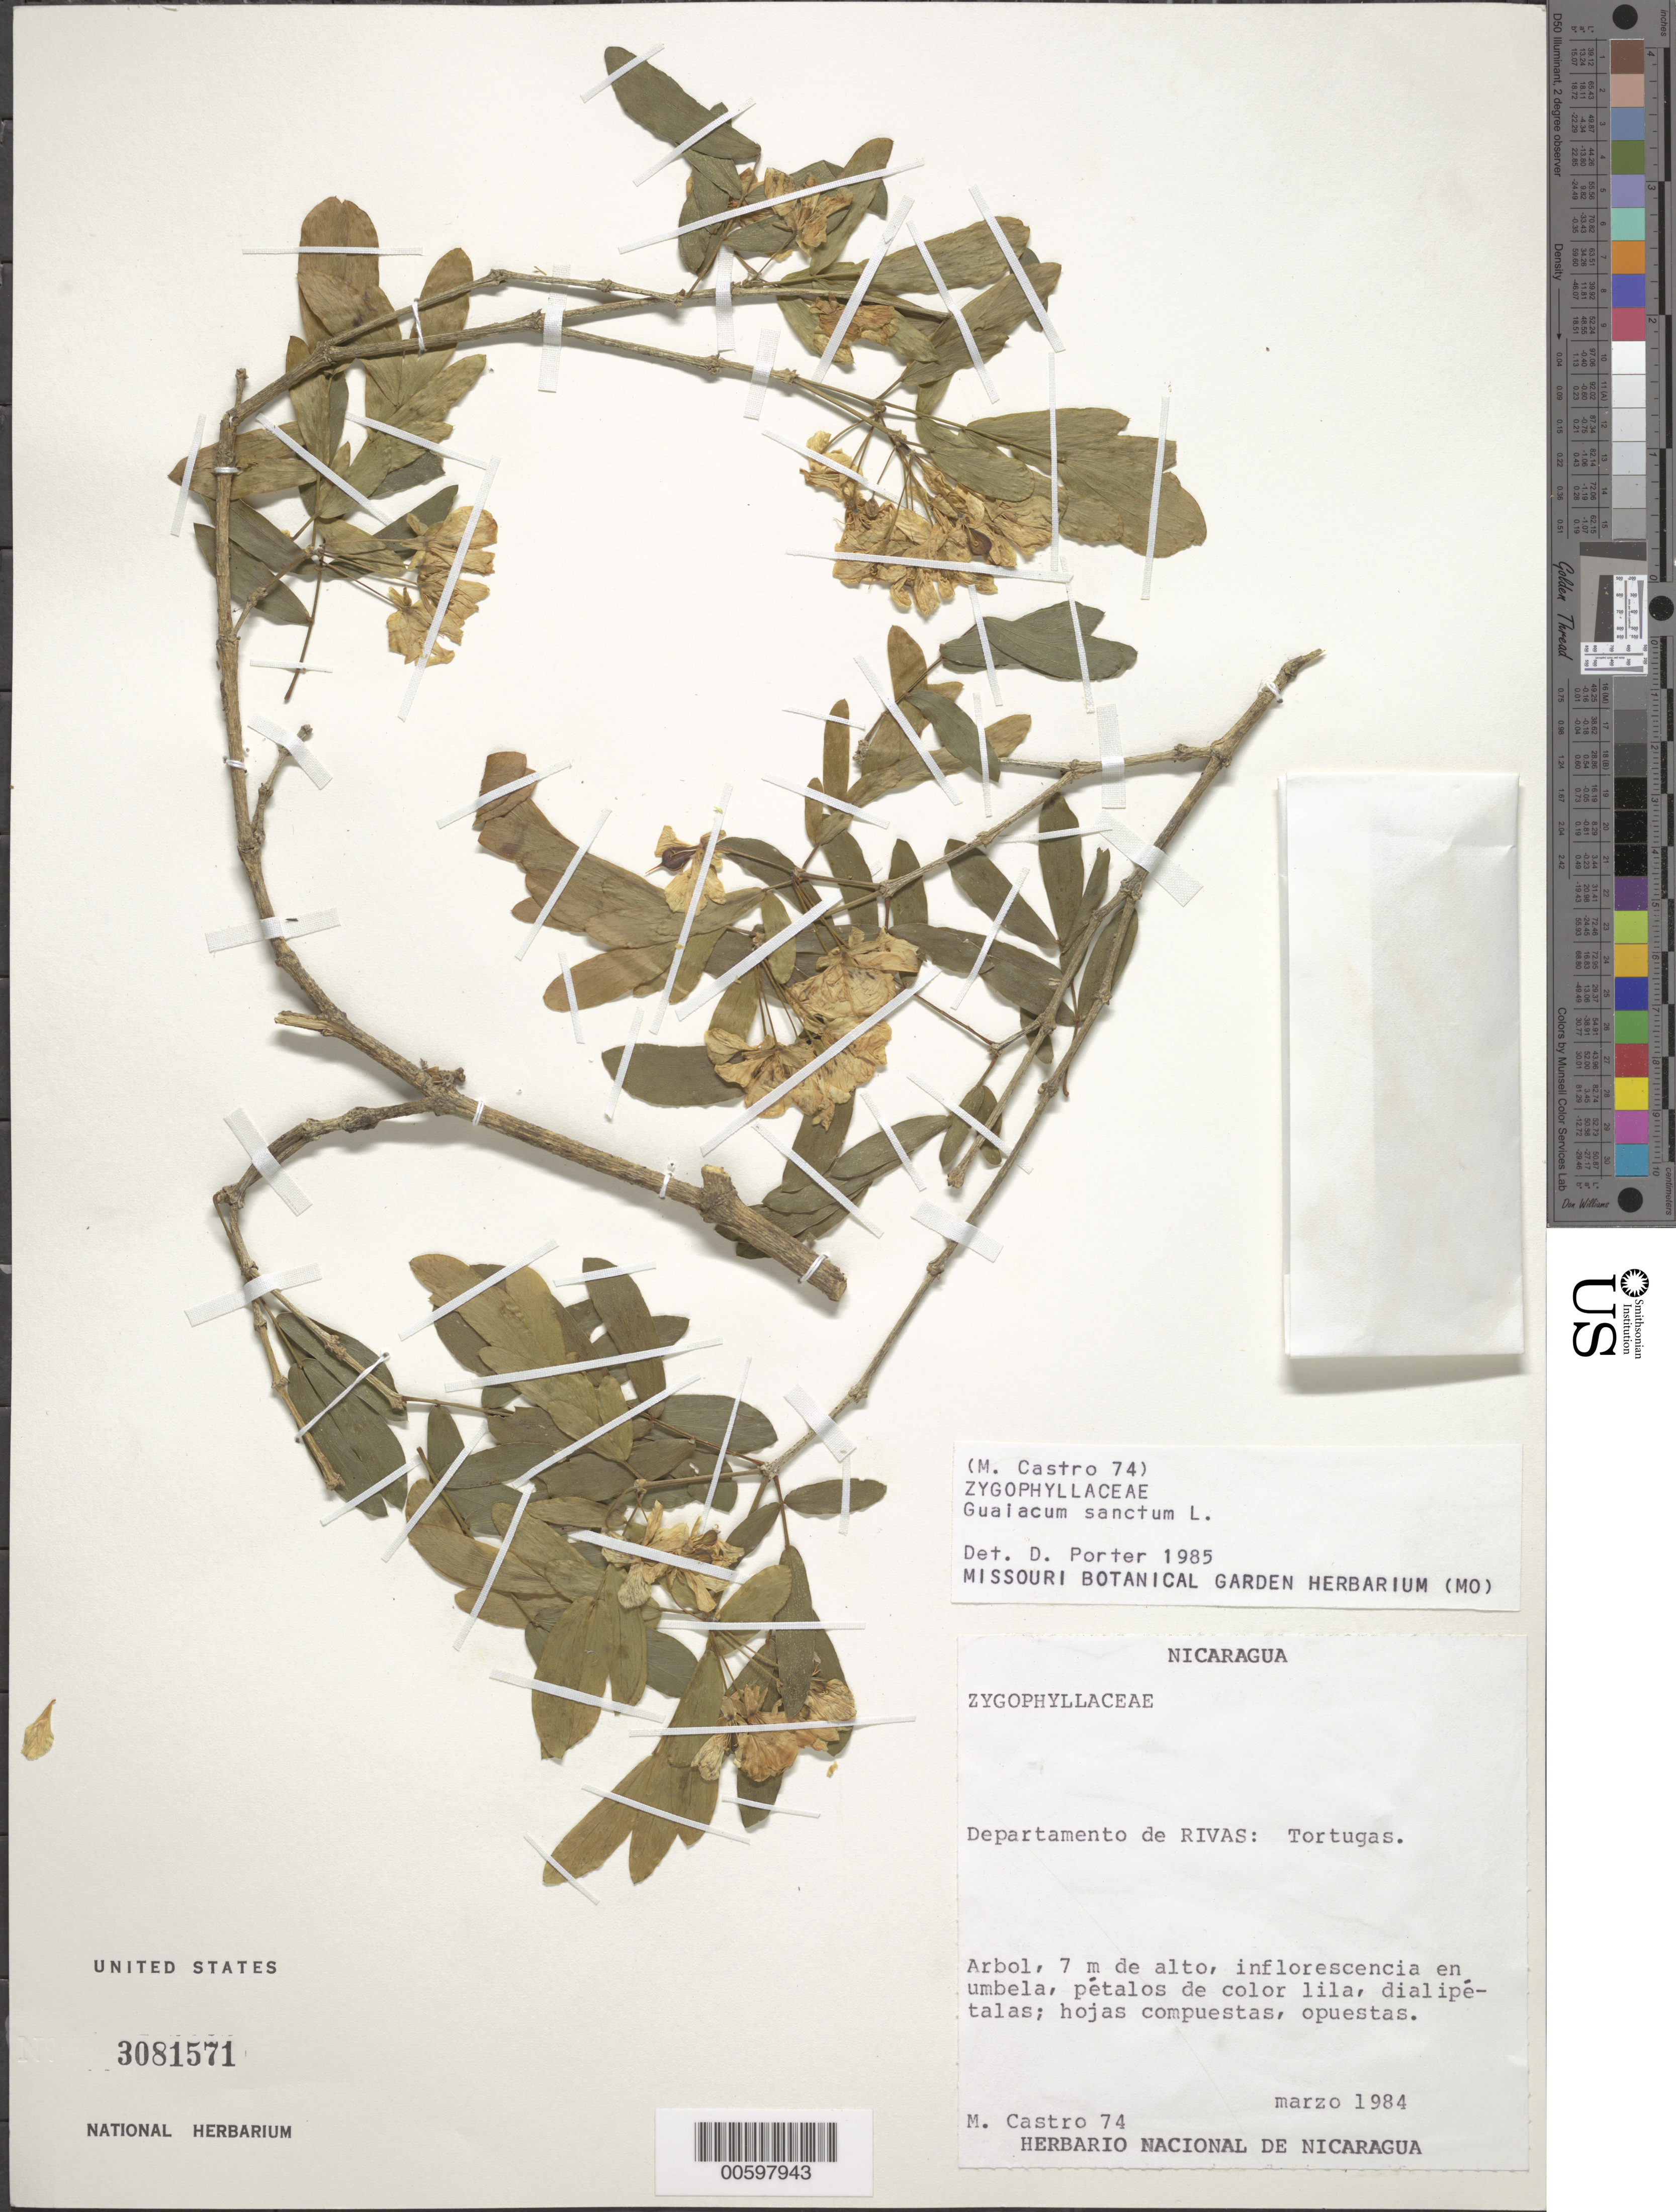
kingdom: Plantae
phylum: Tracheophyta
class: Magnoliopsida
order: Zygophyllales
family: Zygophyllaceae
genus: Guaiacum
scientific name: Guaiacum sanctum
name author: L.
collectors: M. Castro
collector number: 74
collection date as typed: Mar 1984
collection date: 1984-03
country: Nicaragua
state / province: Rivas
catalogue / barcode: US 3081571